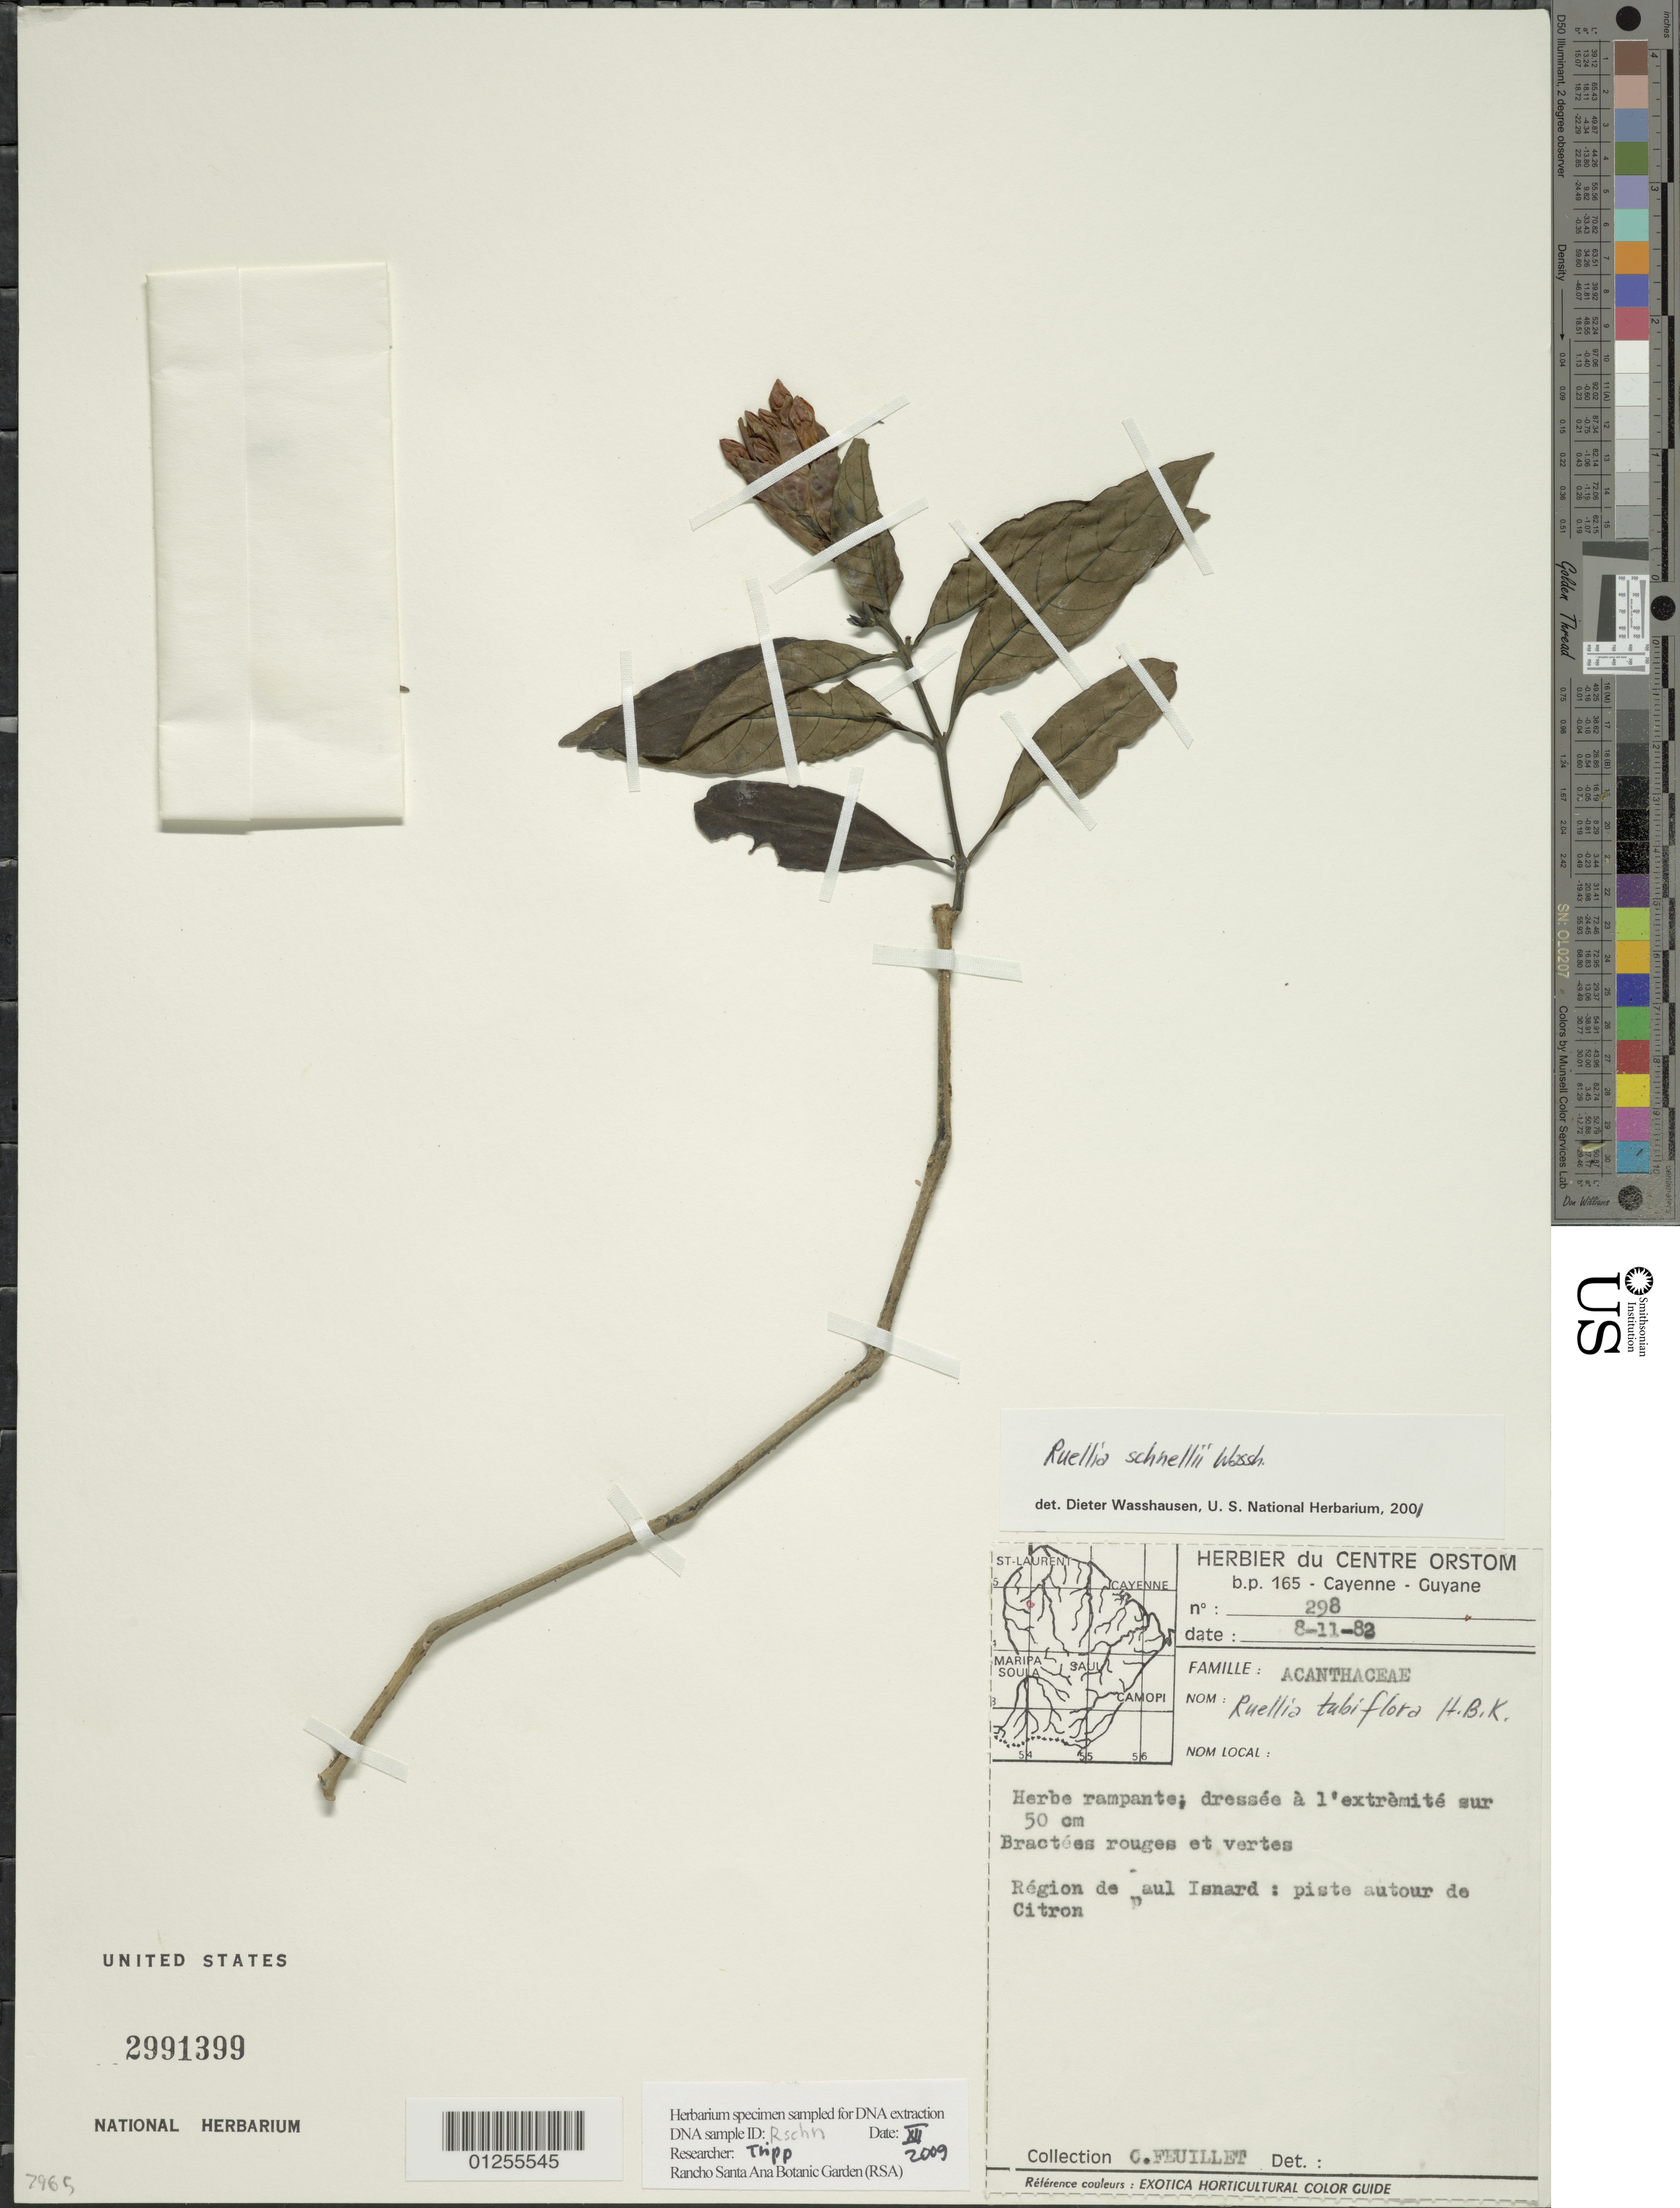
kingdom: Plantae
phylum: Tracheophyta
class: Magnoliopsida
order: Lamiales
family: Acanthaceae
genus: Ruellia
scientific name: Ruellia schnellii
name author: Wassh.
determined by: Wasshausen, Dieter C., (BOT), Smithsonian Institution - National Museum of Natural History (UNITED STATES)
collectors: C. Feuillet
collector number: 298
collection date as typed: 8-11-82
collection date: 1982-11-08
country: Guyana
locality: REgion de Paul Isnbard: piste autour de Citron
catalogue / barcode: US 2991399